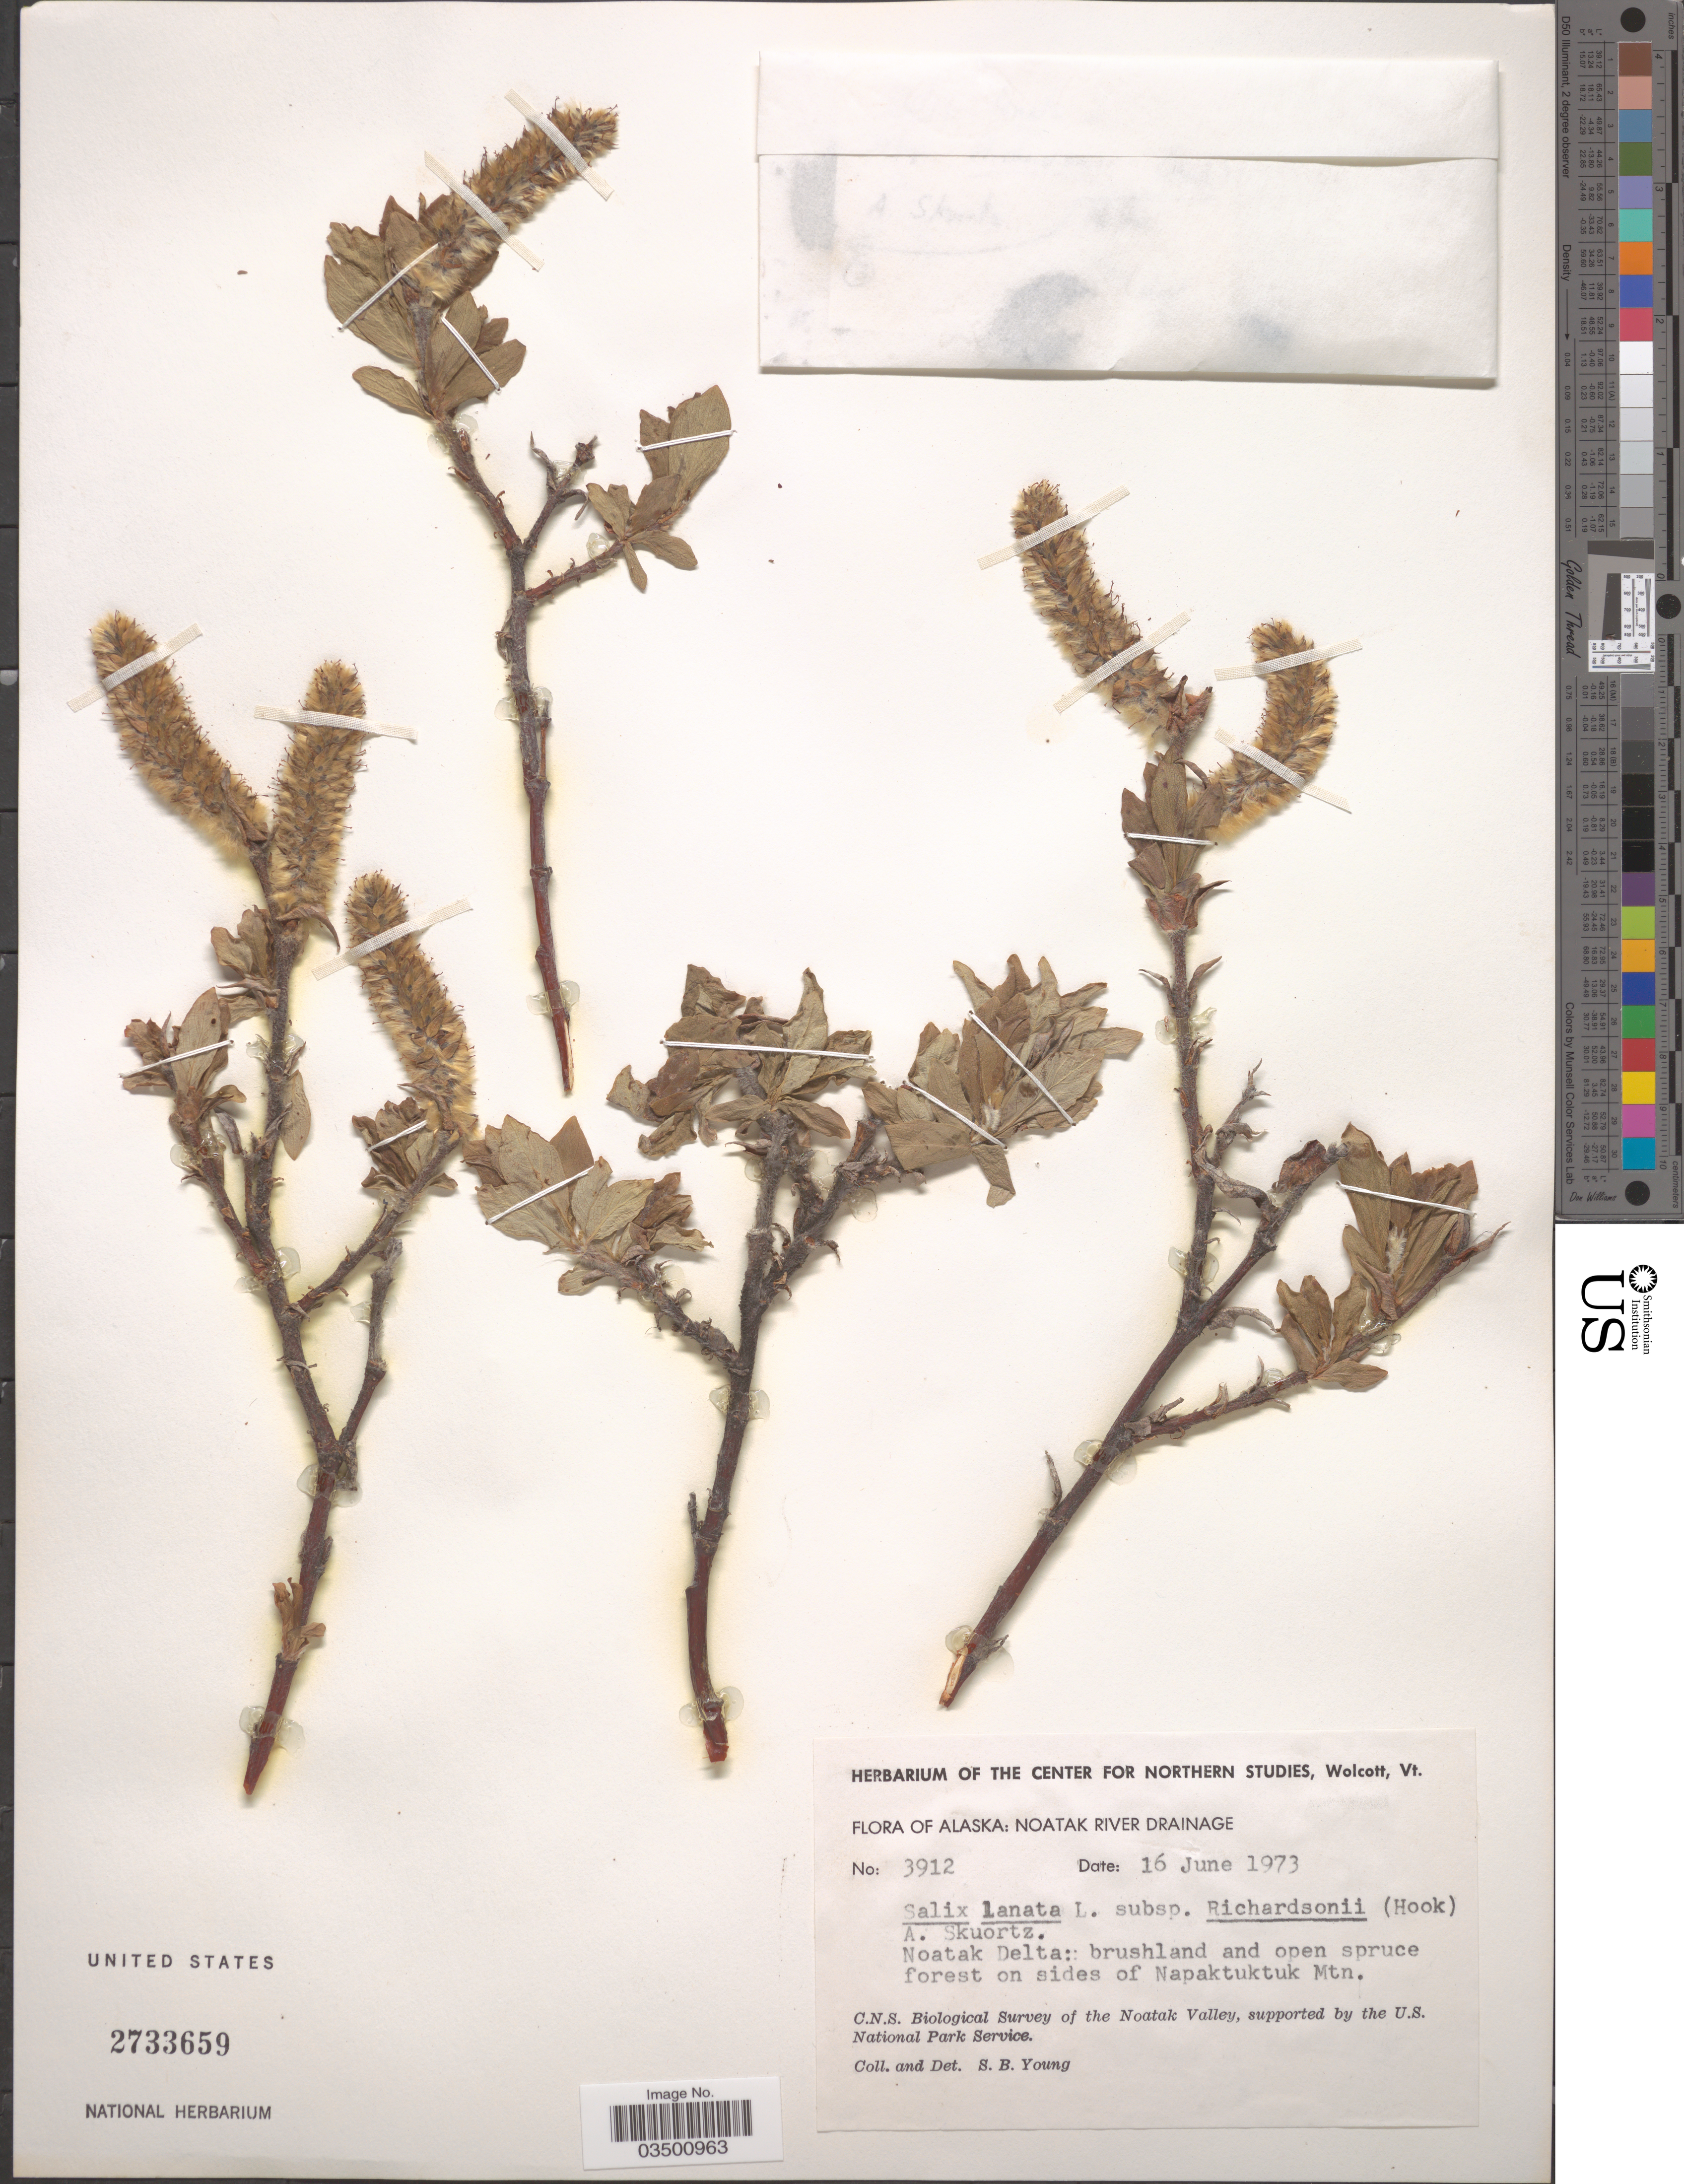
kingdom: Plantae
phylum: Tracheophyta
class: Magnoliopsida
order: Malpighiales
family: Salicaceae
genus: Salix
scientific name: Salix lanata subsp. richardsonii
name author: (Hook.) A.K. Skvortsov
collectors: S. Young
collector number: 3912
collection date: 1973-06-16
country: United States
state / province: Alaska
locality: Noatak River Drainage. Noatak Delta: brushland and open spruce forest on sides of Napaktuktuk Mtn. Noatak Valley.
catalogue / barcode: US 2733659